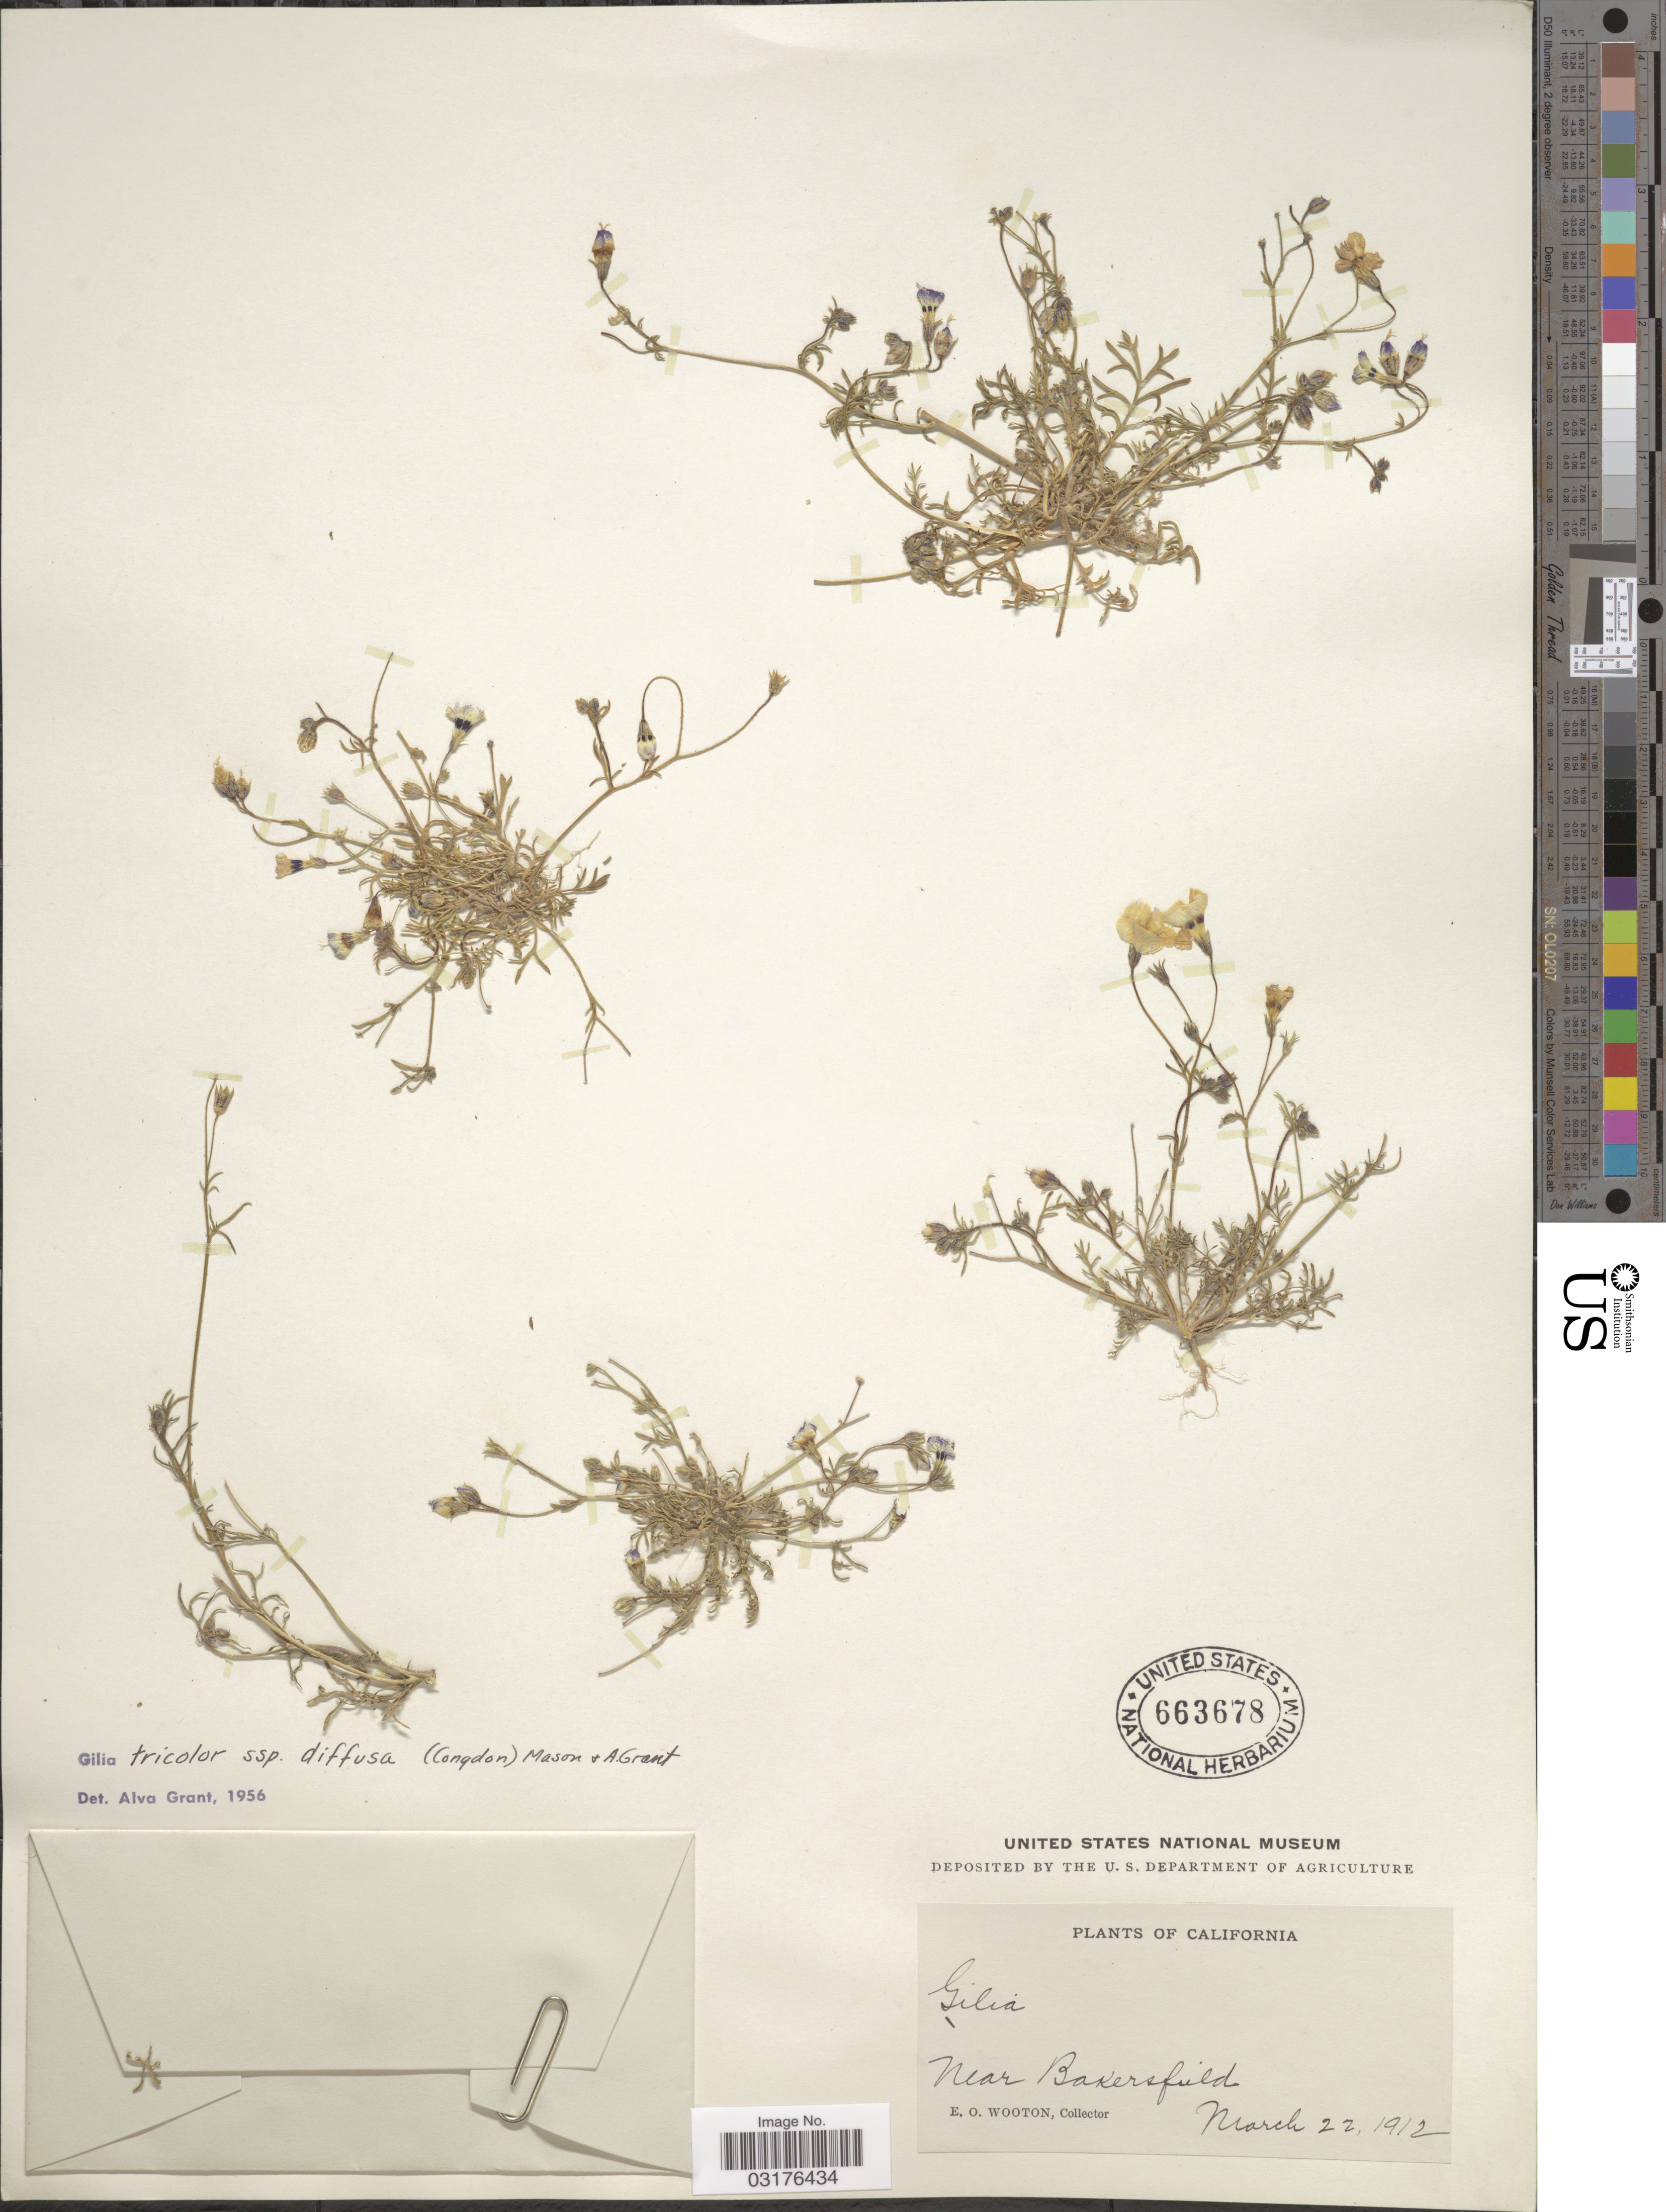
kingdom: Plantae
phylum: Tracheophyta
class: Magnoliopsida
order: Ericales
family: Polemoniaceae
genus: Gilia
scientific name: Gilia tricolor subsp. diffusa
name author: (Congdon) H. Mason & A.D. Grant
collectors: E. O. Wooton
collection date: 1912-03-22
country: United States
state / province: California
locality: Near Bakersfield.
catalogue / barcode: US 663678